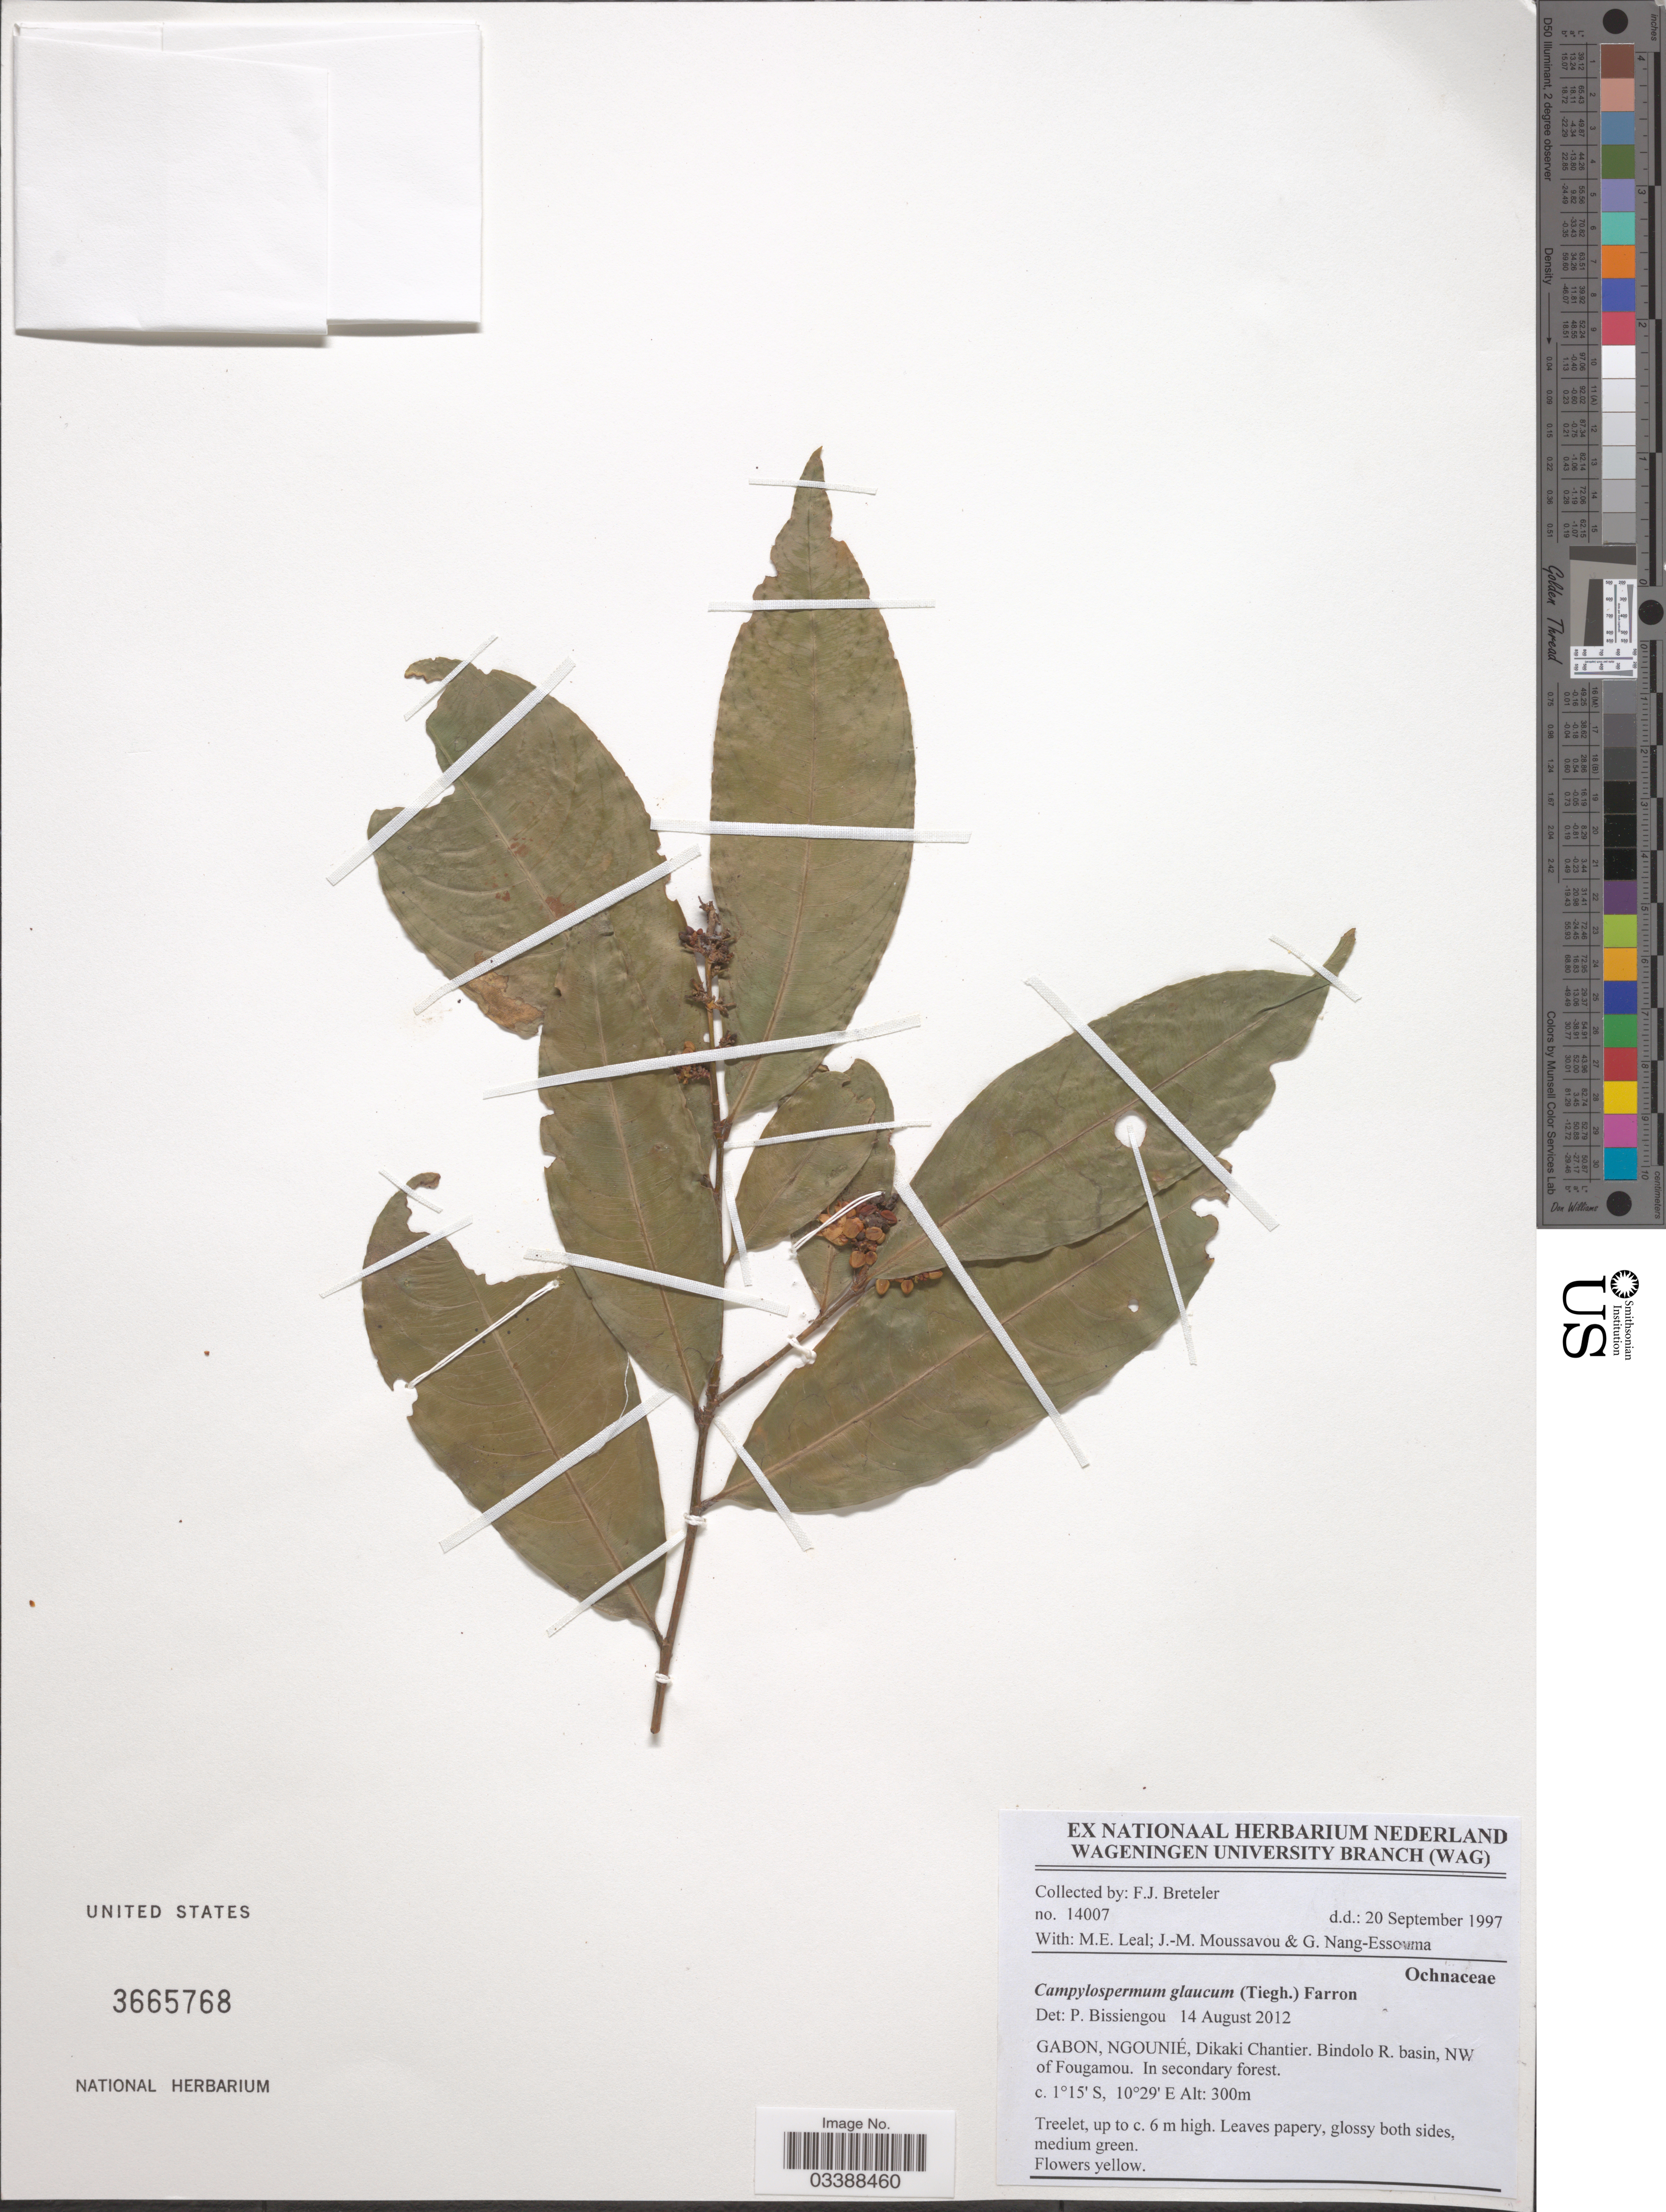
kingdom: Plantae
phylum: Tracheophyta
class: Magnoliopsida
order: Malpighiales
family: Ochnaceae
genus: Campylospermum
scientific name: Campylospermum glaucum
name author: (Tiegh.) Farron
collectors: F. J. Breteler, M. E. Leal, J. Moussavou & G. Nang-Essouma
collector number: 14007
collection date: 1997-09-20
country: Gabon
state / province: Ngounie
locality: Dikaki Chantier. Bindolo R. basin, NW of Fougamou.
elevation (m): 300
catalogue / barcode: US 3665768